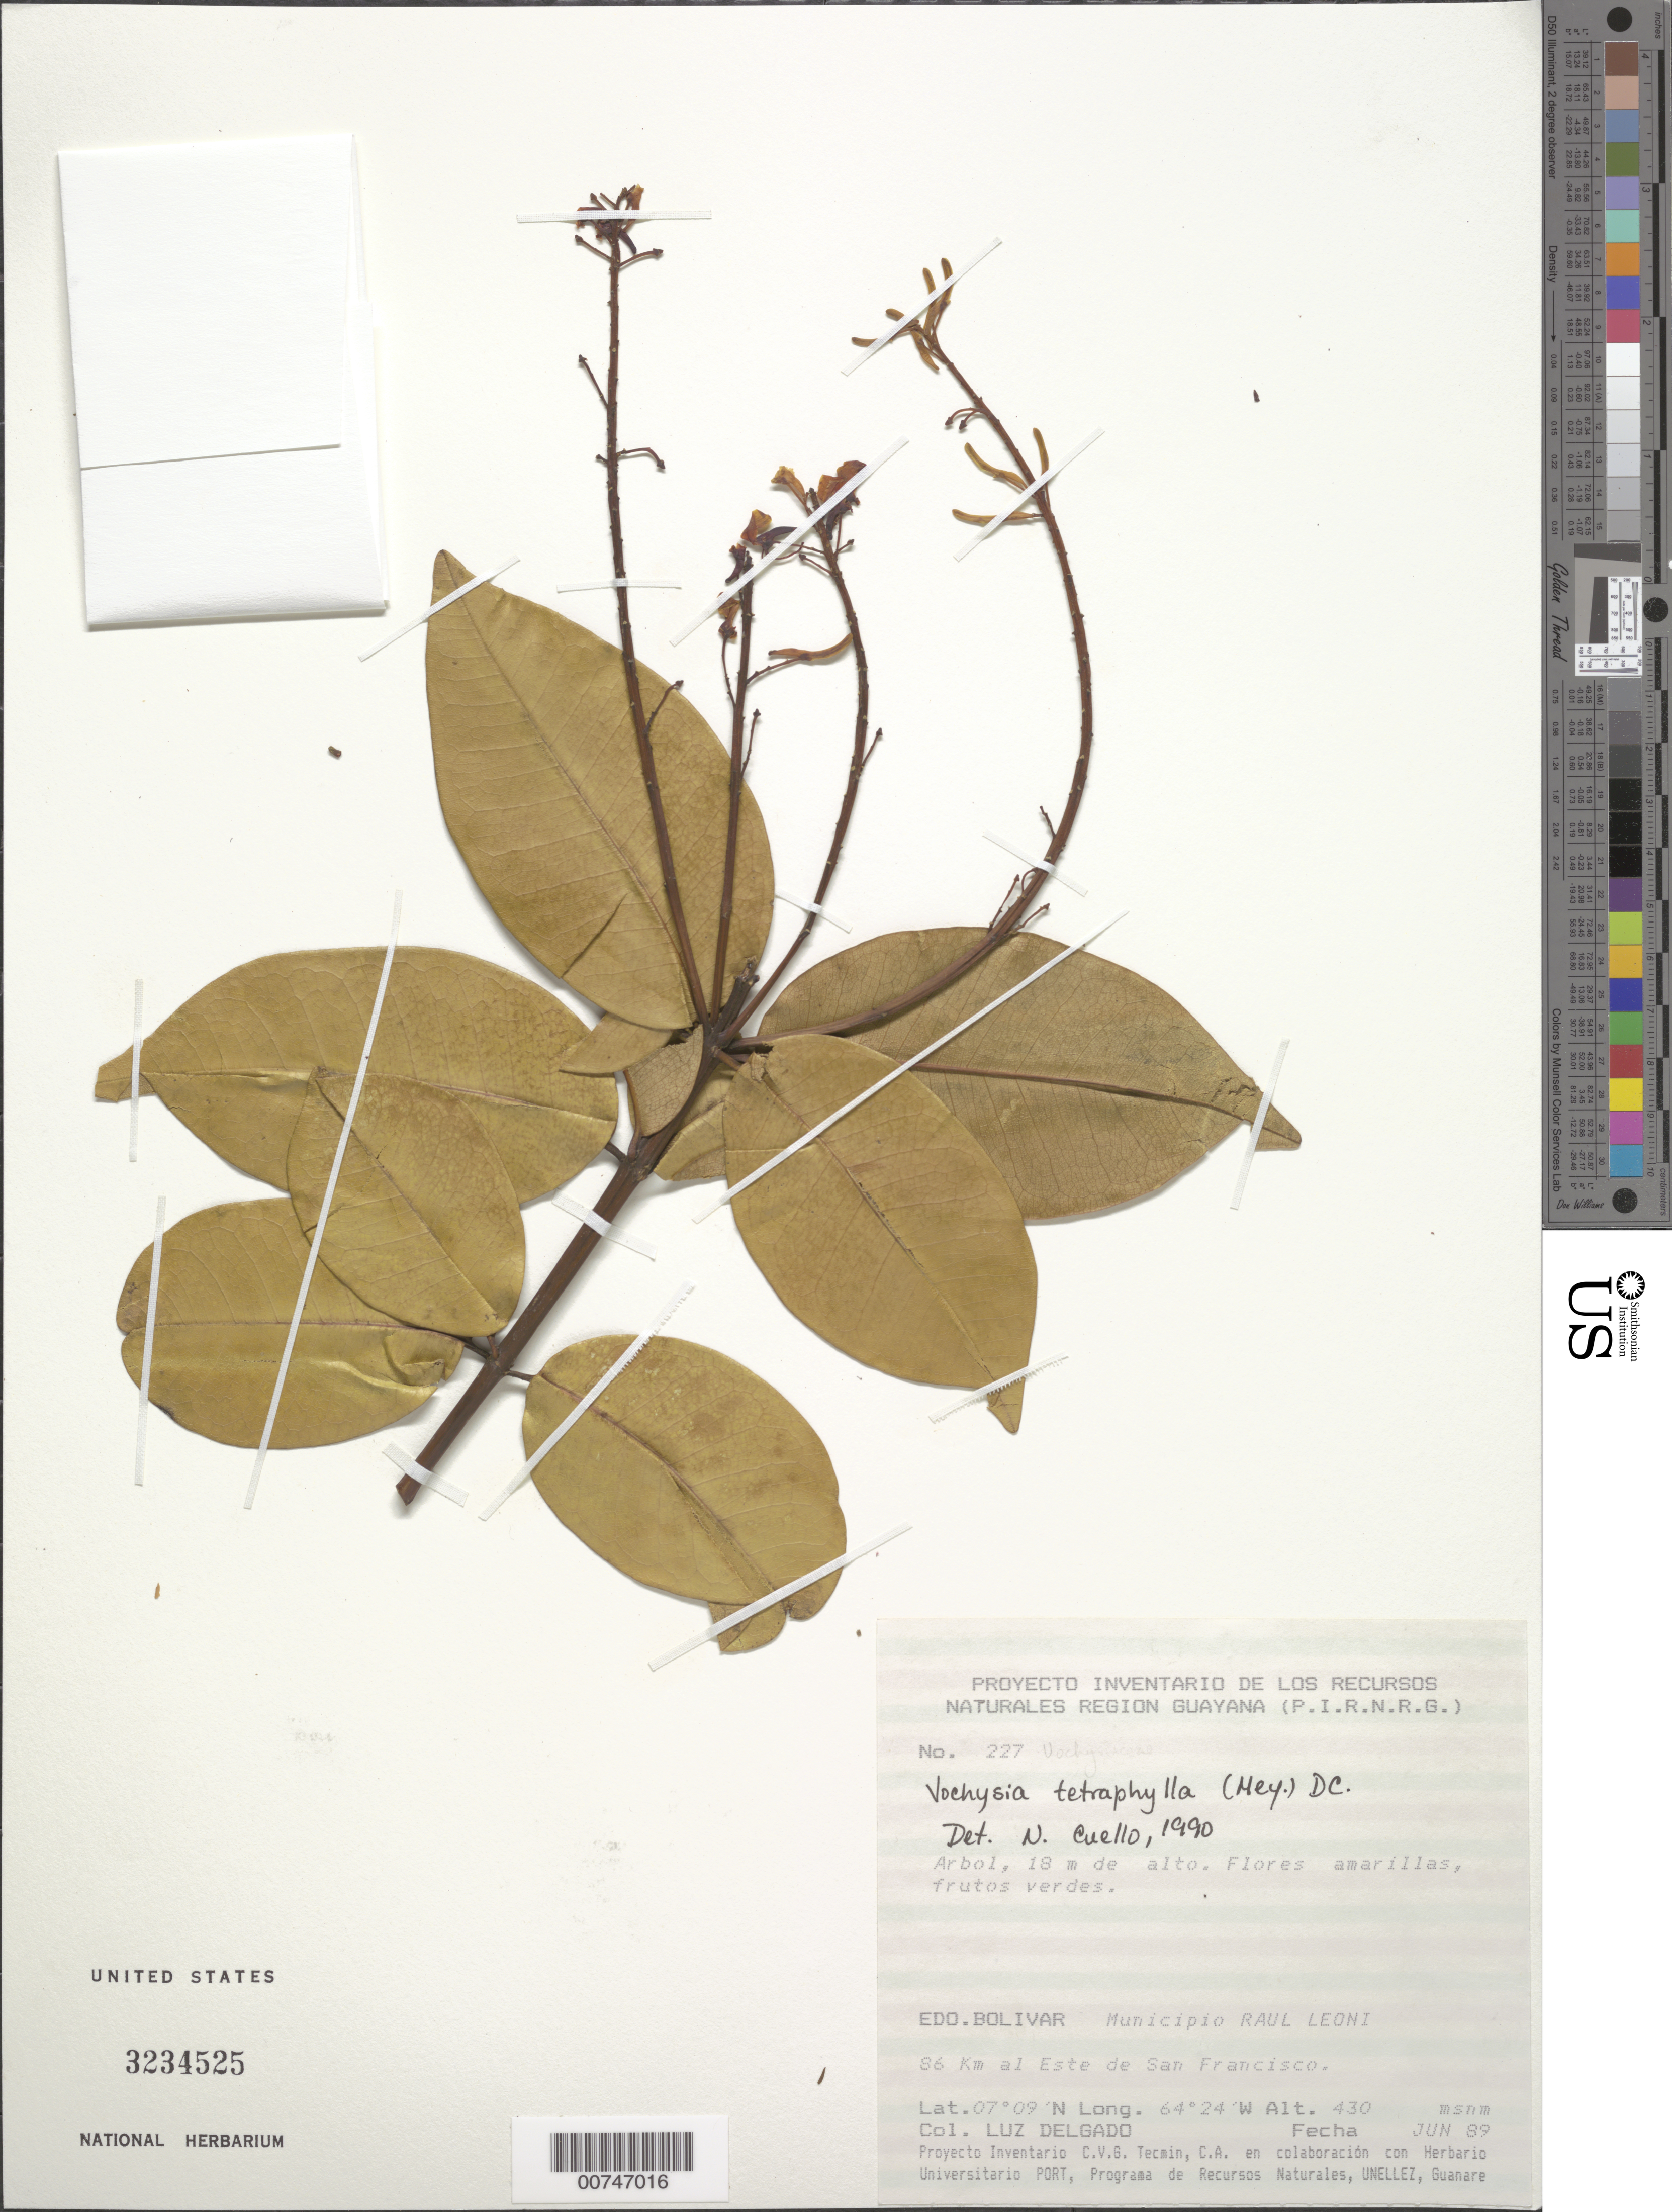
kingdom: Plantae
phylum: Tracheophyta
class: Magnoliopsida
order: Myrtales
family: Vochysiaceae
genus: Vochysia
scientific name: Vochysia tetraphylla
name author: (G. Mey.) DC.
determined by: Cuello, Nidia L.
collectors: L. Delgado V.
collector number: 227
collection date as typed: Jun-89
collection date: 1989-06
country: Venezuela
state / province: Bolívar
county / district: Angostura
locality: Mun. Raúl Leoni [=Angostura], 86 km E of San Francisco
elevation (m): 430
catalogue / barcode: US 3234525